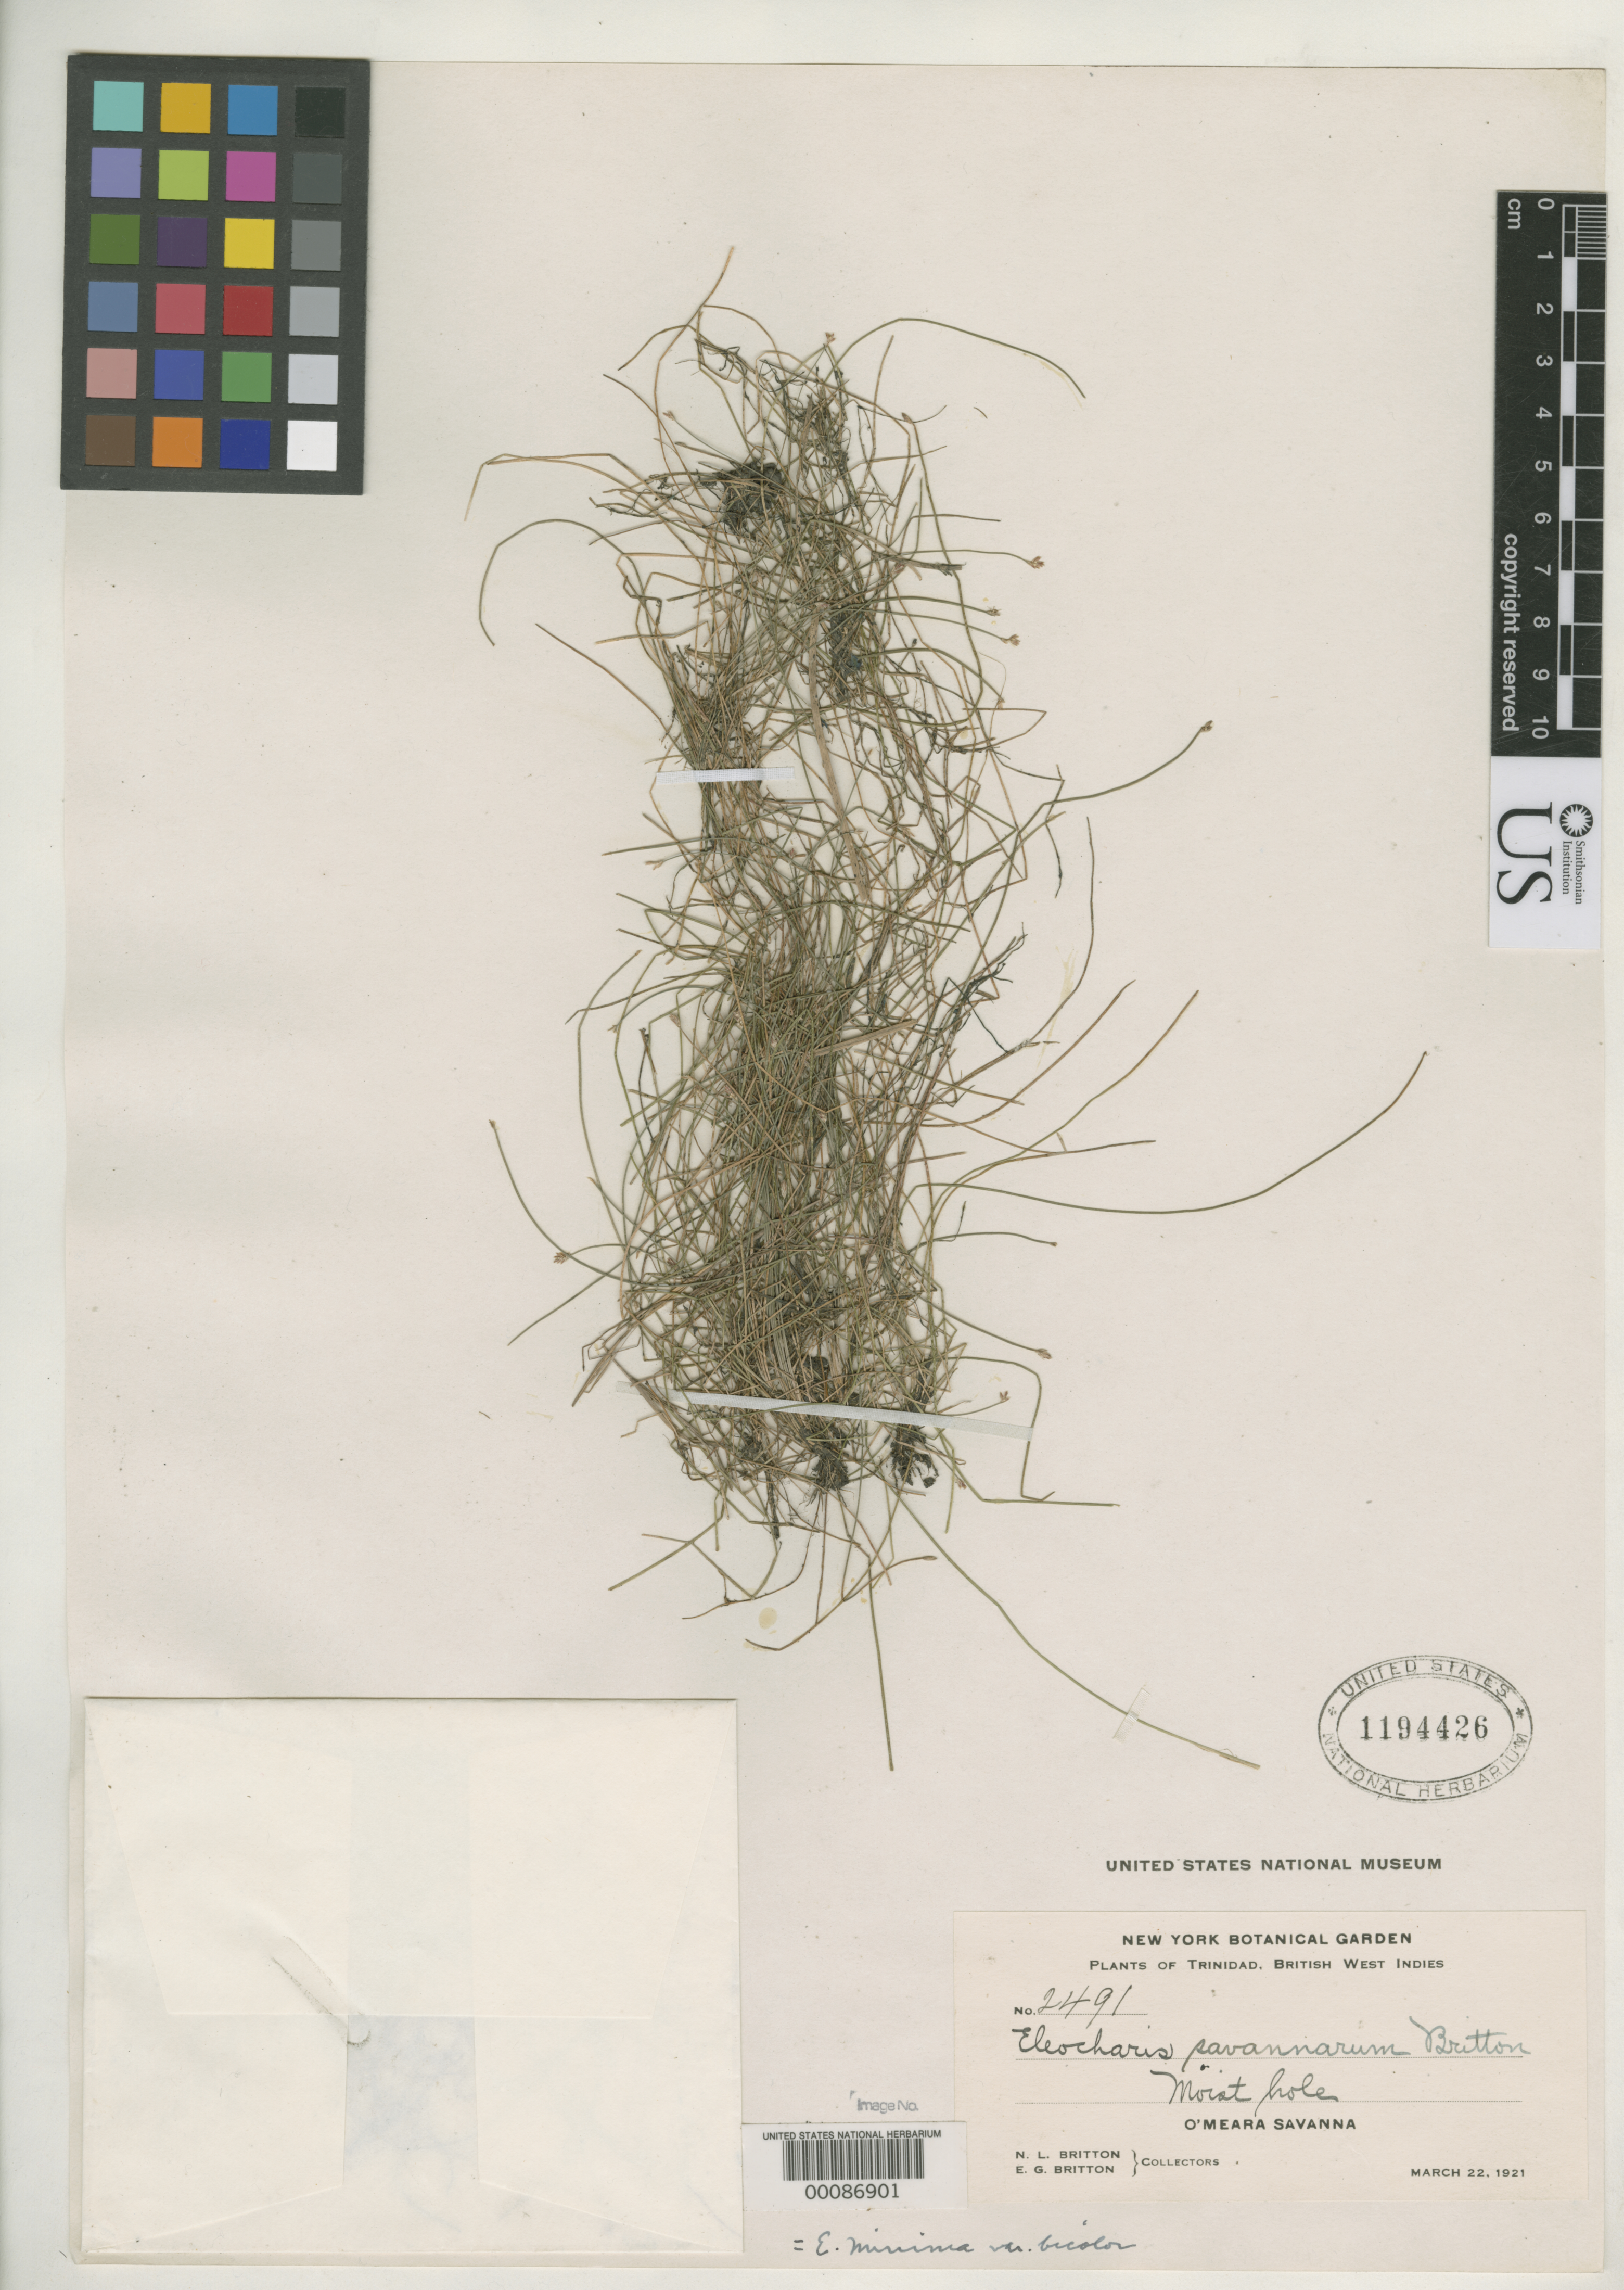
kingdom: Plantae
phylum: Tracheophyta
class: Liliopsida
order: Poales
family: Cyperaceae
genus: Eleocharis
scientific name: Eleocharis savannarum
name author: Britton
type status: Isotype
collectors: N. Britton & E. G. Britton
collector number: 2491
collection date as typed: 22 Mar 1921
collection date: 1921-03-22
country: Trinidad and Tobago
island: Trinidad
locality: O'Meara savanna.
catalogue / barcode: US 1194426